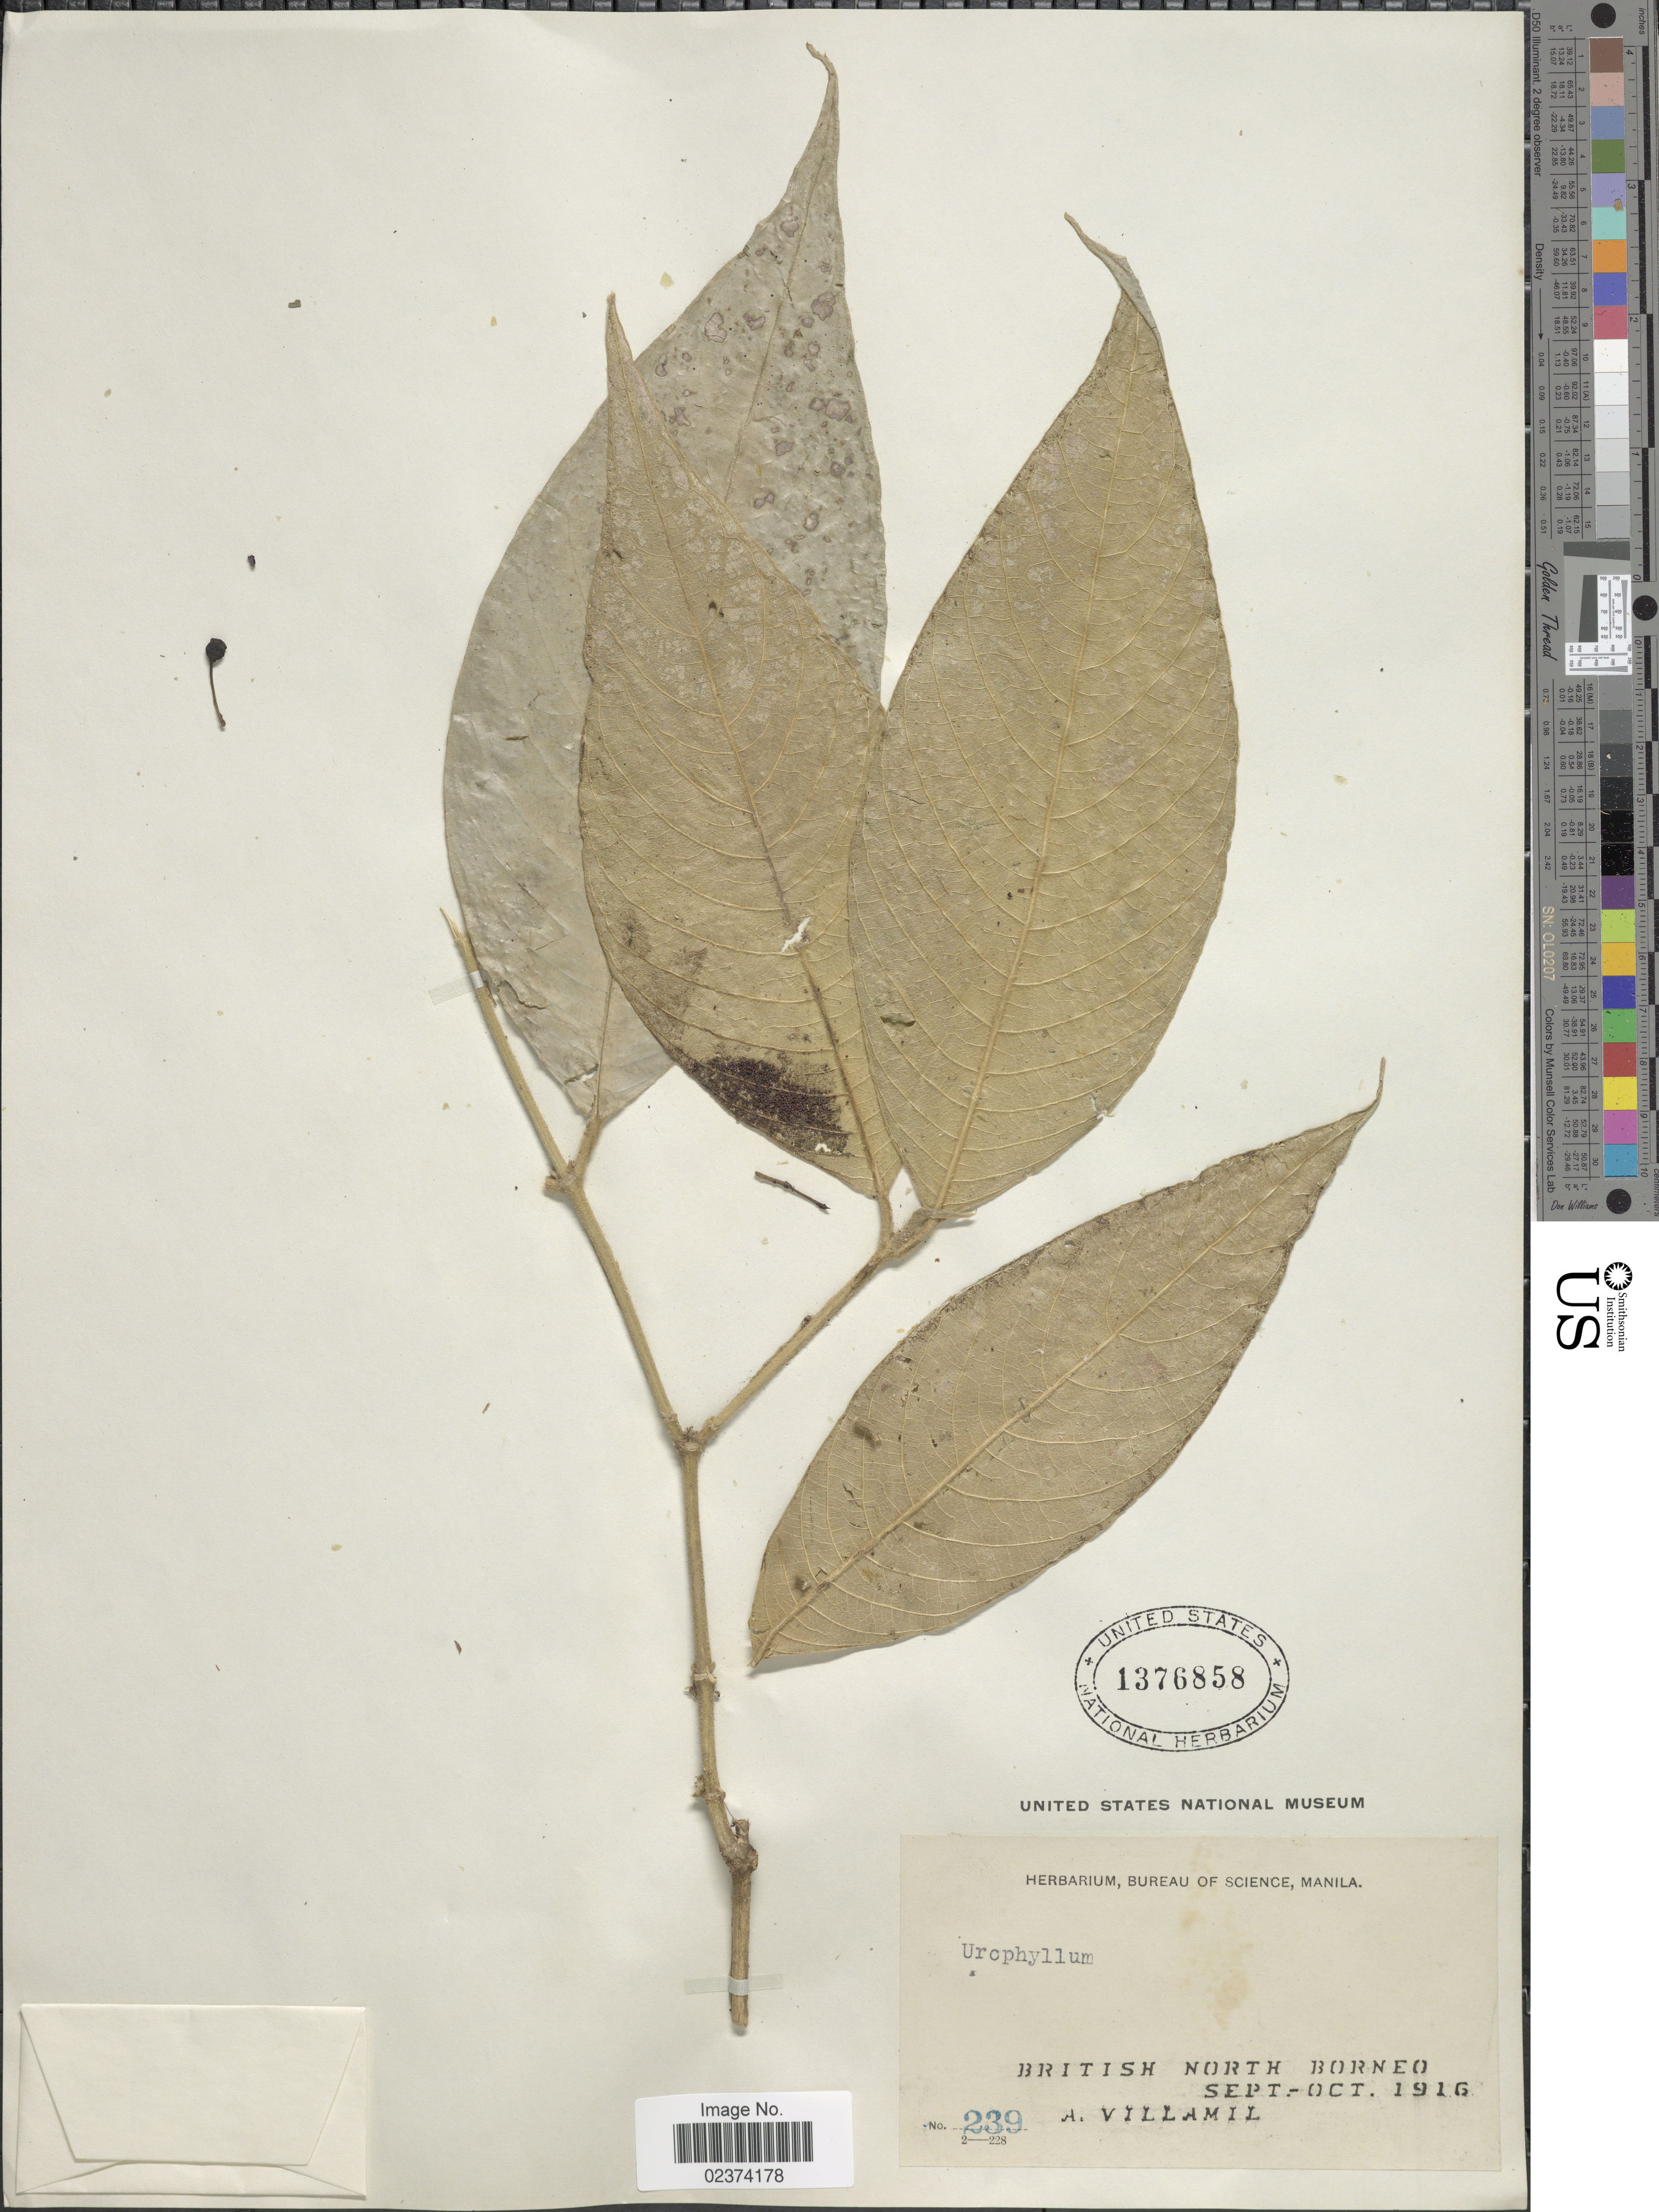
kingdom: Plantae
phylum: Tracheophyta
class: Magnoliopsida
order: Gentianales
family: Rubiaceae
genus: Urophyllum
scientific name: Urophyllum sp.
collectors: A. Villamil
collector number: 239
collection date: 1916-09/1916-10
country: Malaysia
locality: British North Borneo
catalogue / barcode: US 1376858